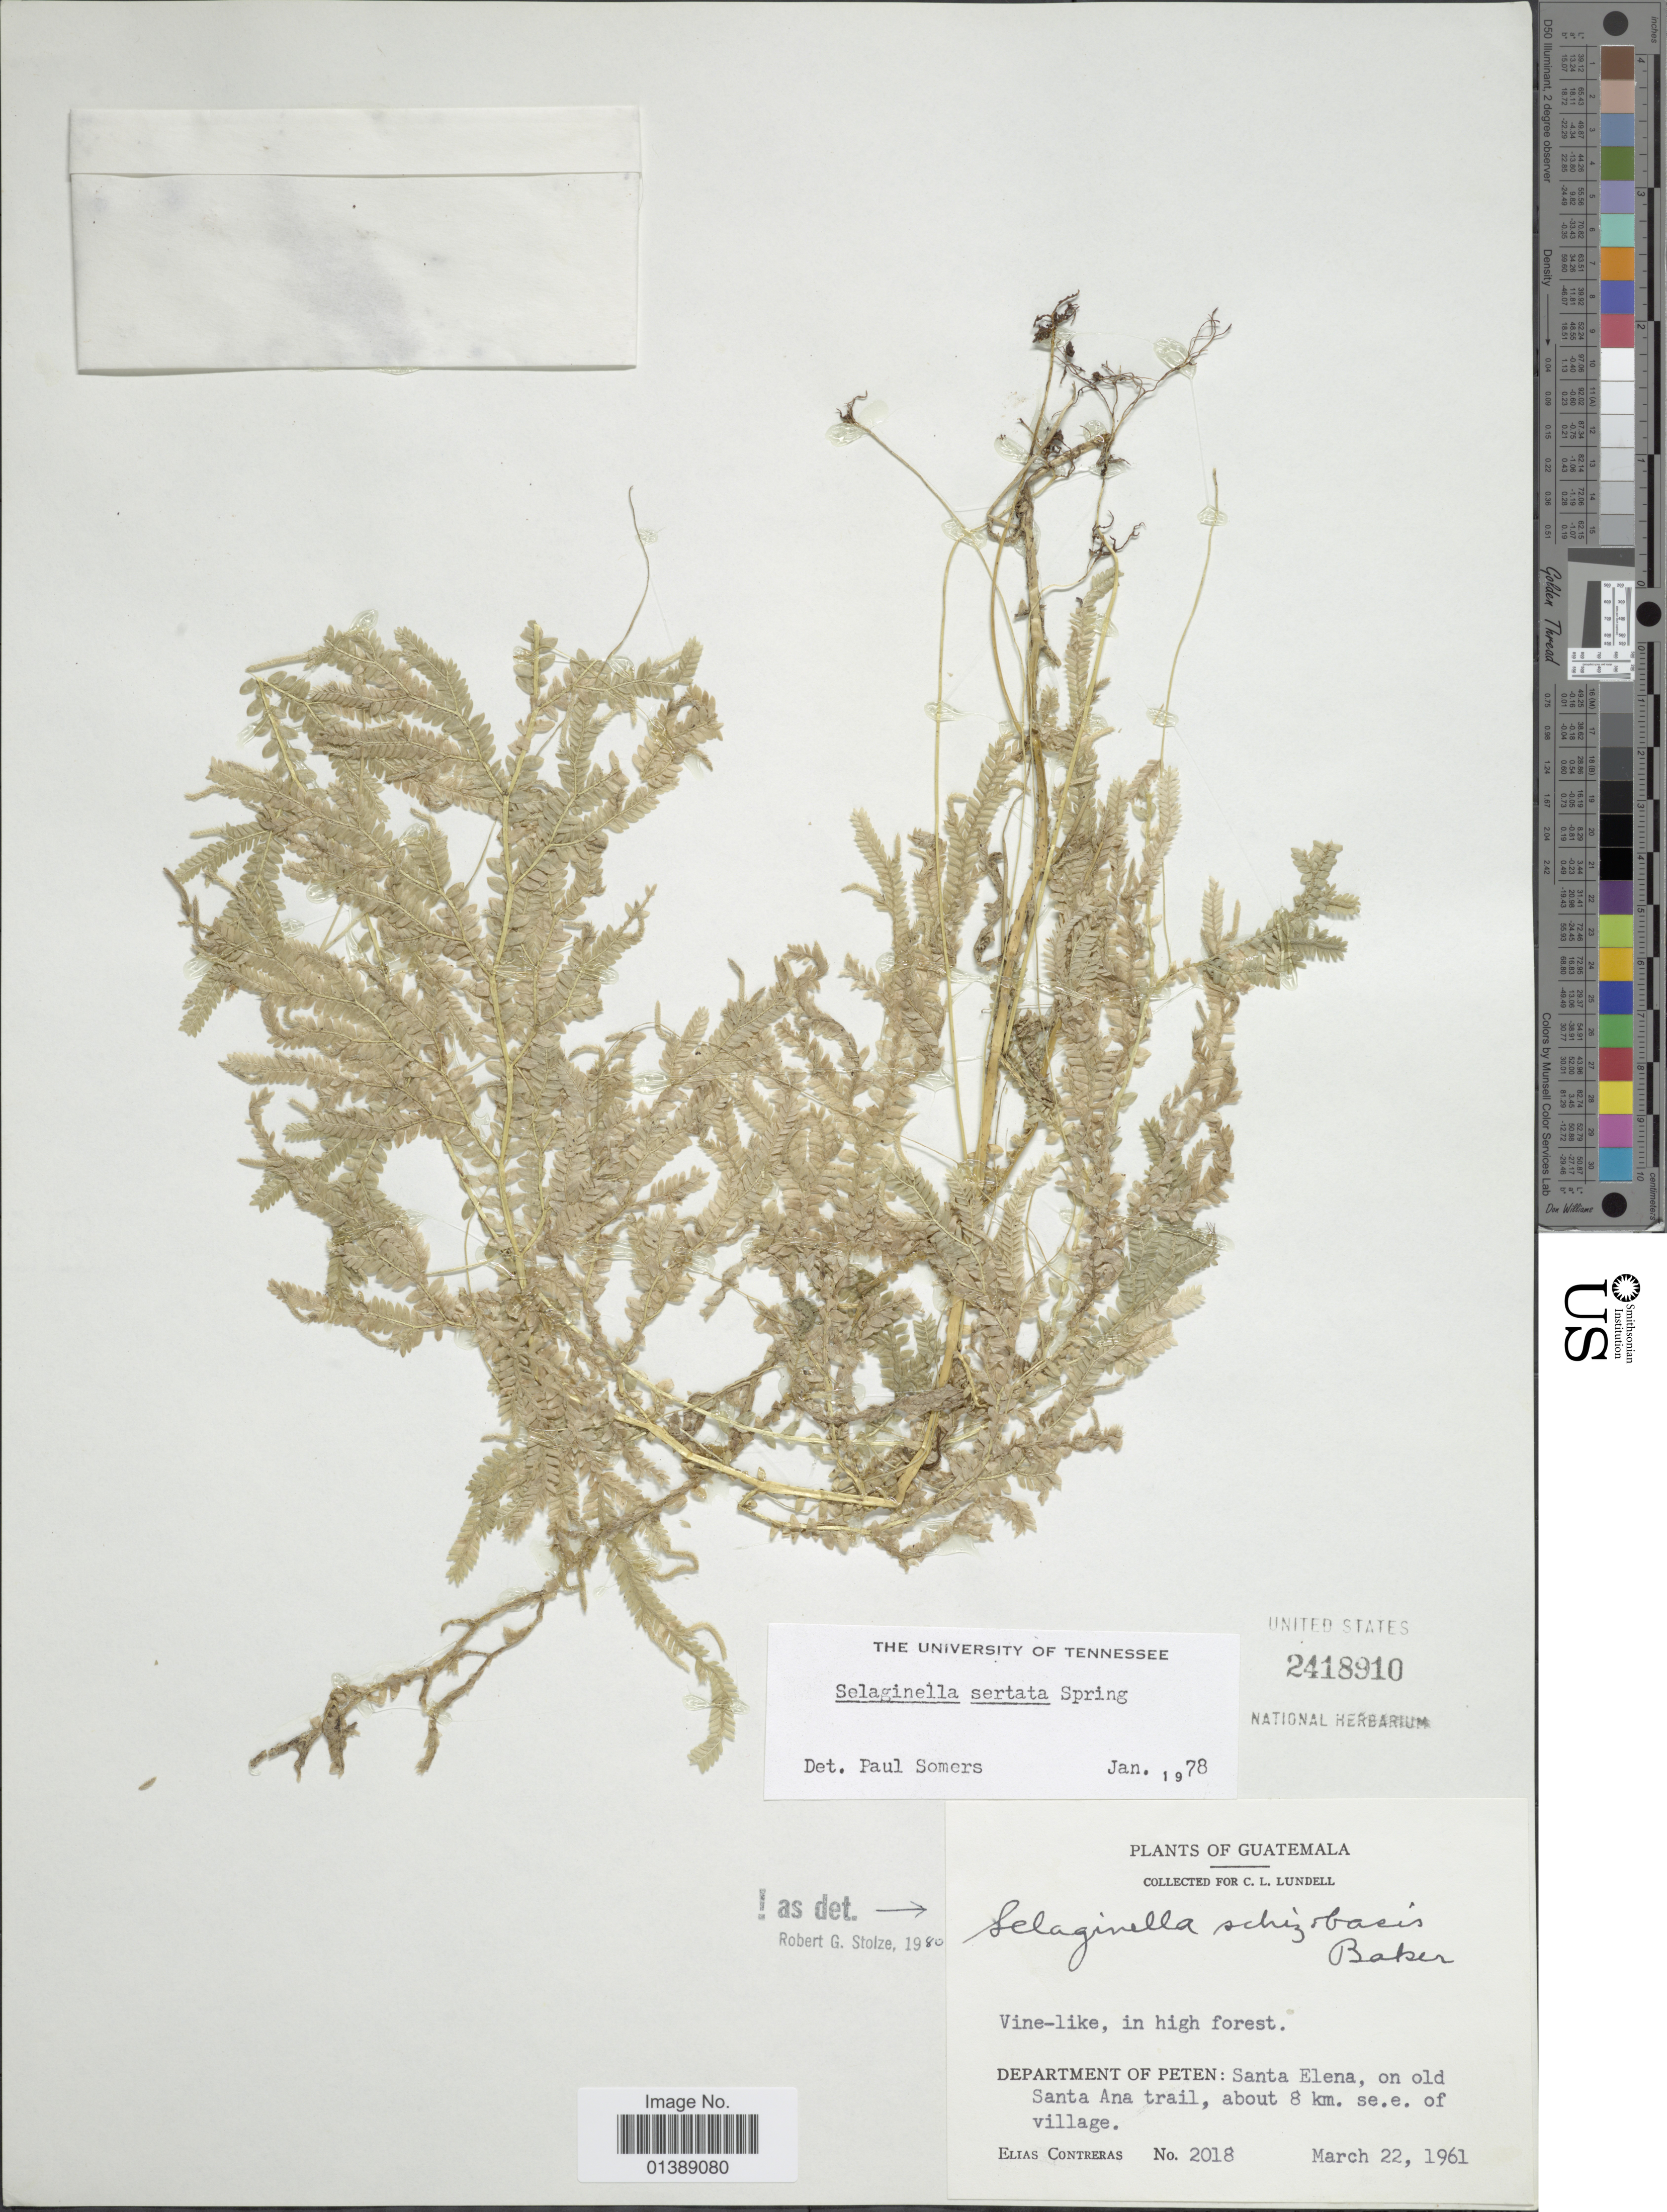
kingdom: Plantae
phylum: Tracheophyta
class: Lycopodiopsida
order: Selaginellales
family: Selaginellaceae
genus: Selaginella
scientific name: Selaginella schizobasis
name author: Baker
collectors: E. Contreras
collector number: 2018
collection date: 1961-03-22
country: Guatemala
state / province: El Petén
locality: Santa Elena, on old Santa Ana trail, about 8 km se.e. of village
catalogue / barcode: US 2418910